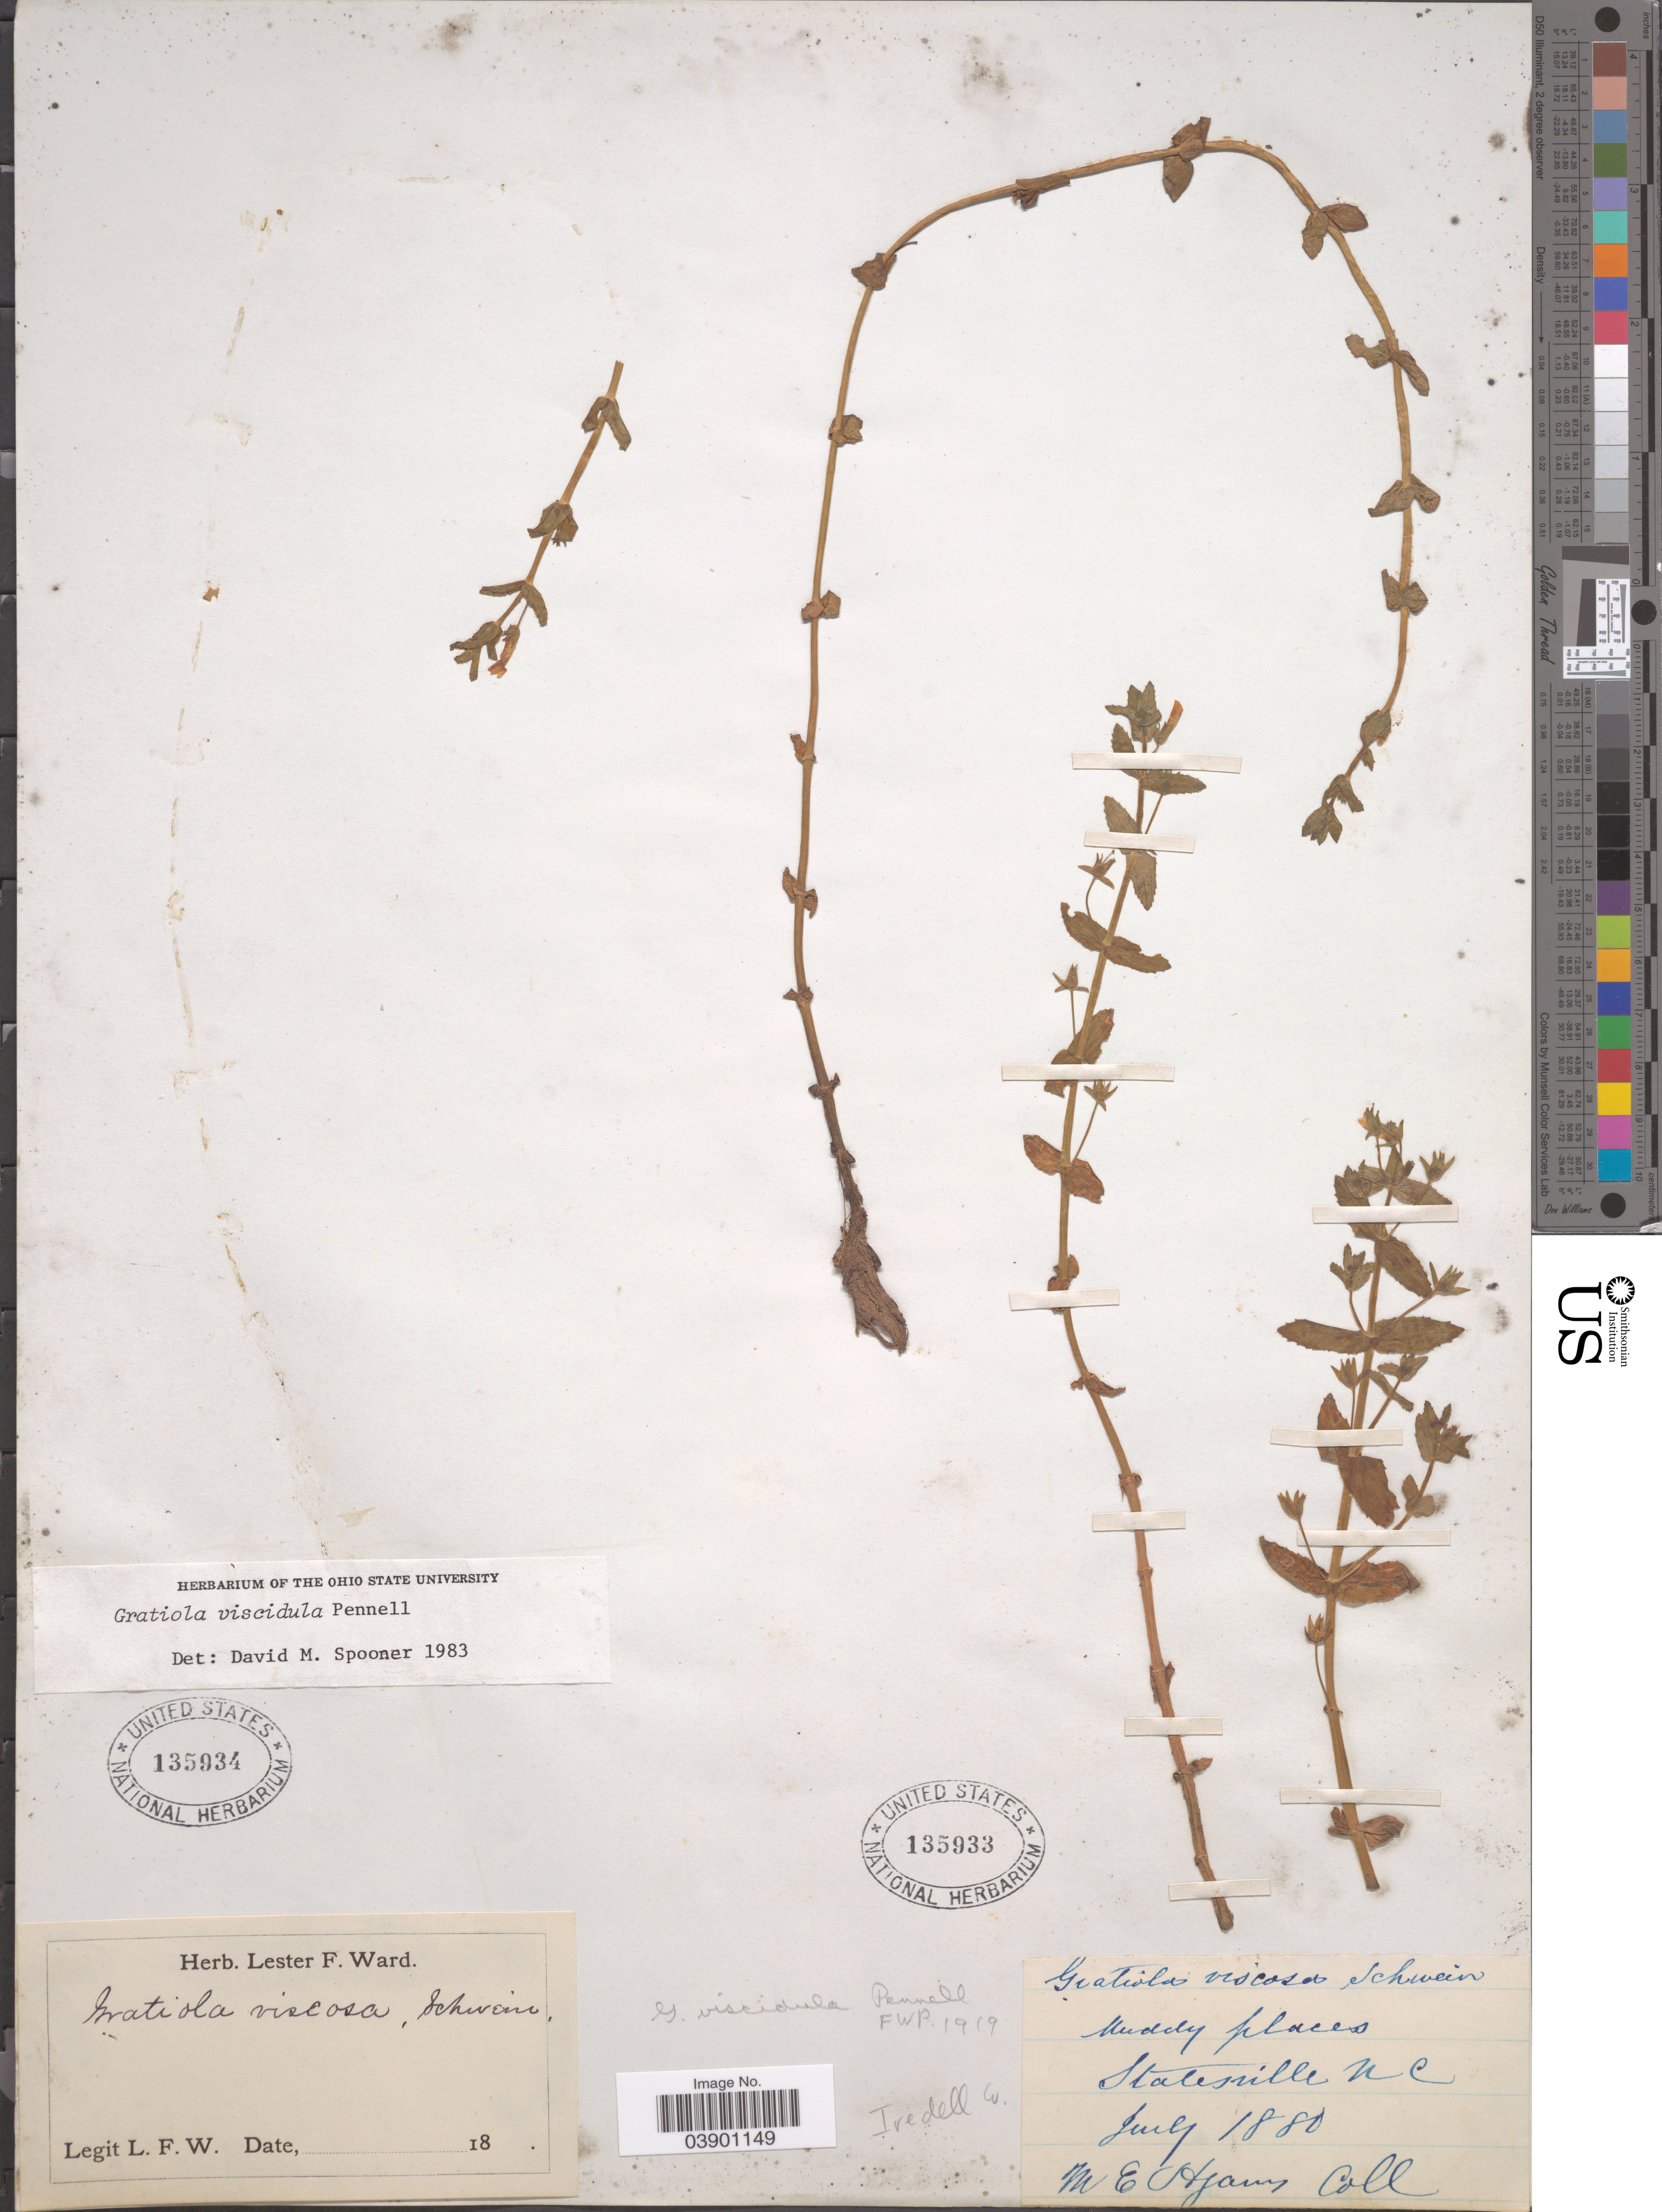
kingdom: Plantae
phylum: Tracheophyta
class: Magnoliopsida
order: Lamiales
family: Plantaginaceae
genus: Gratiola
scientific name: Gratiola viscidula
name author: Pennell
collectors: L. F. Ward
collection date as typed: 18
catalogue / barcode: US 135934-2